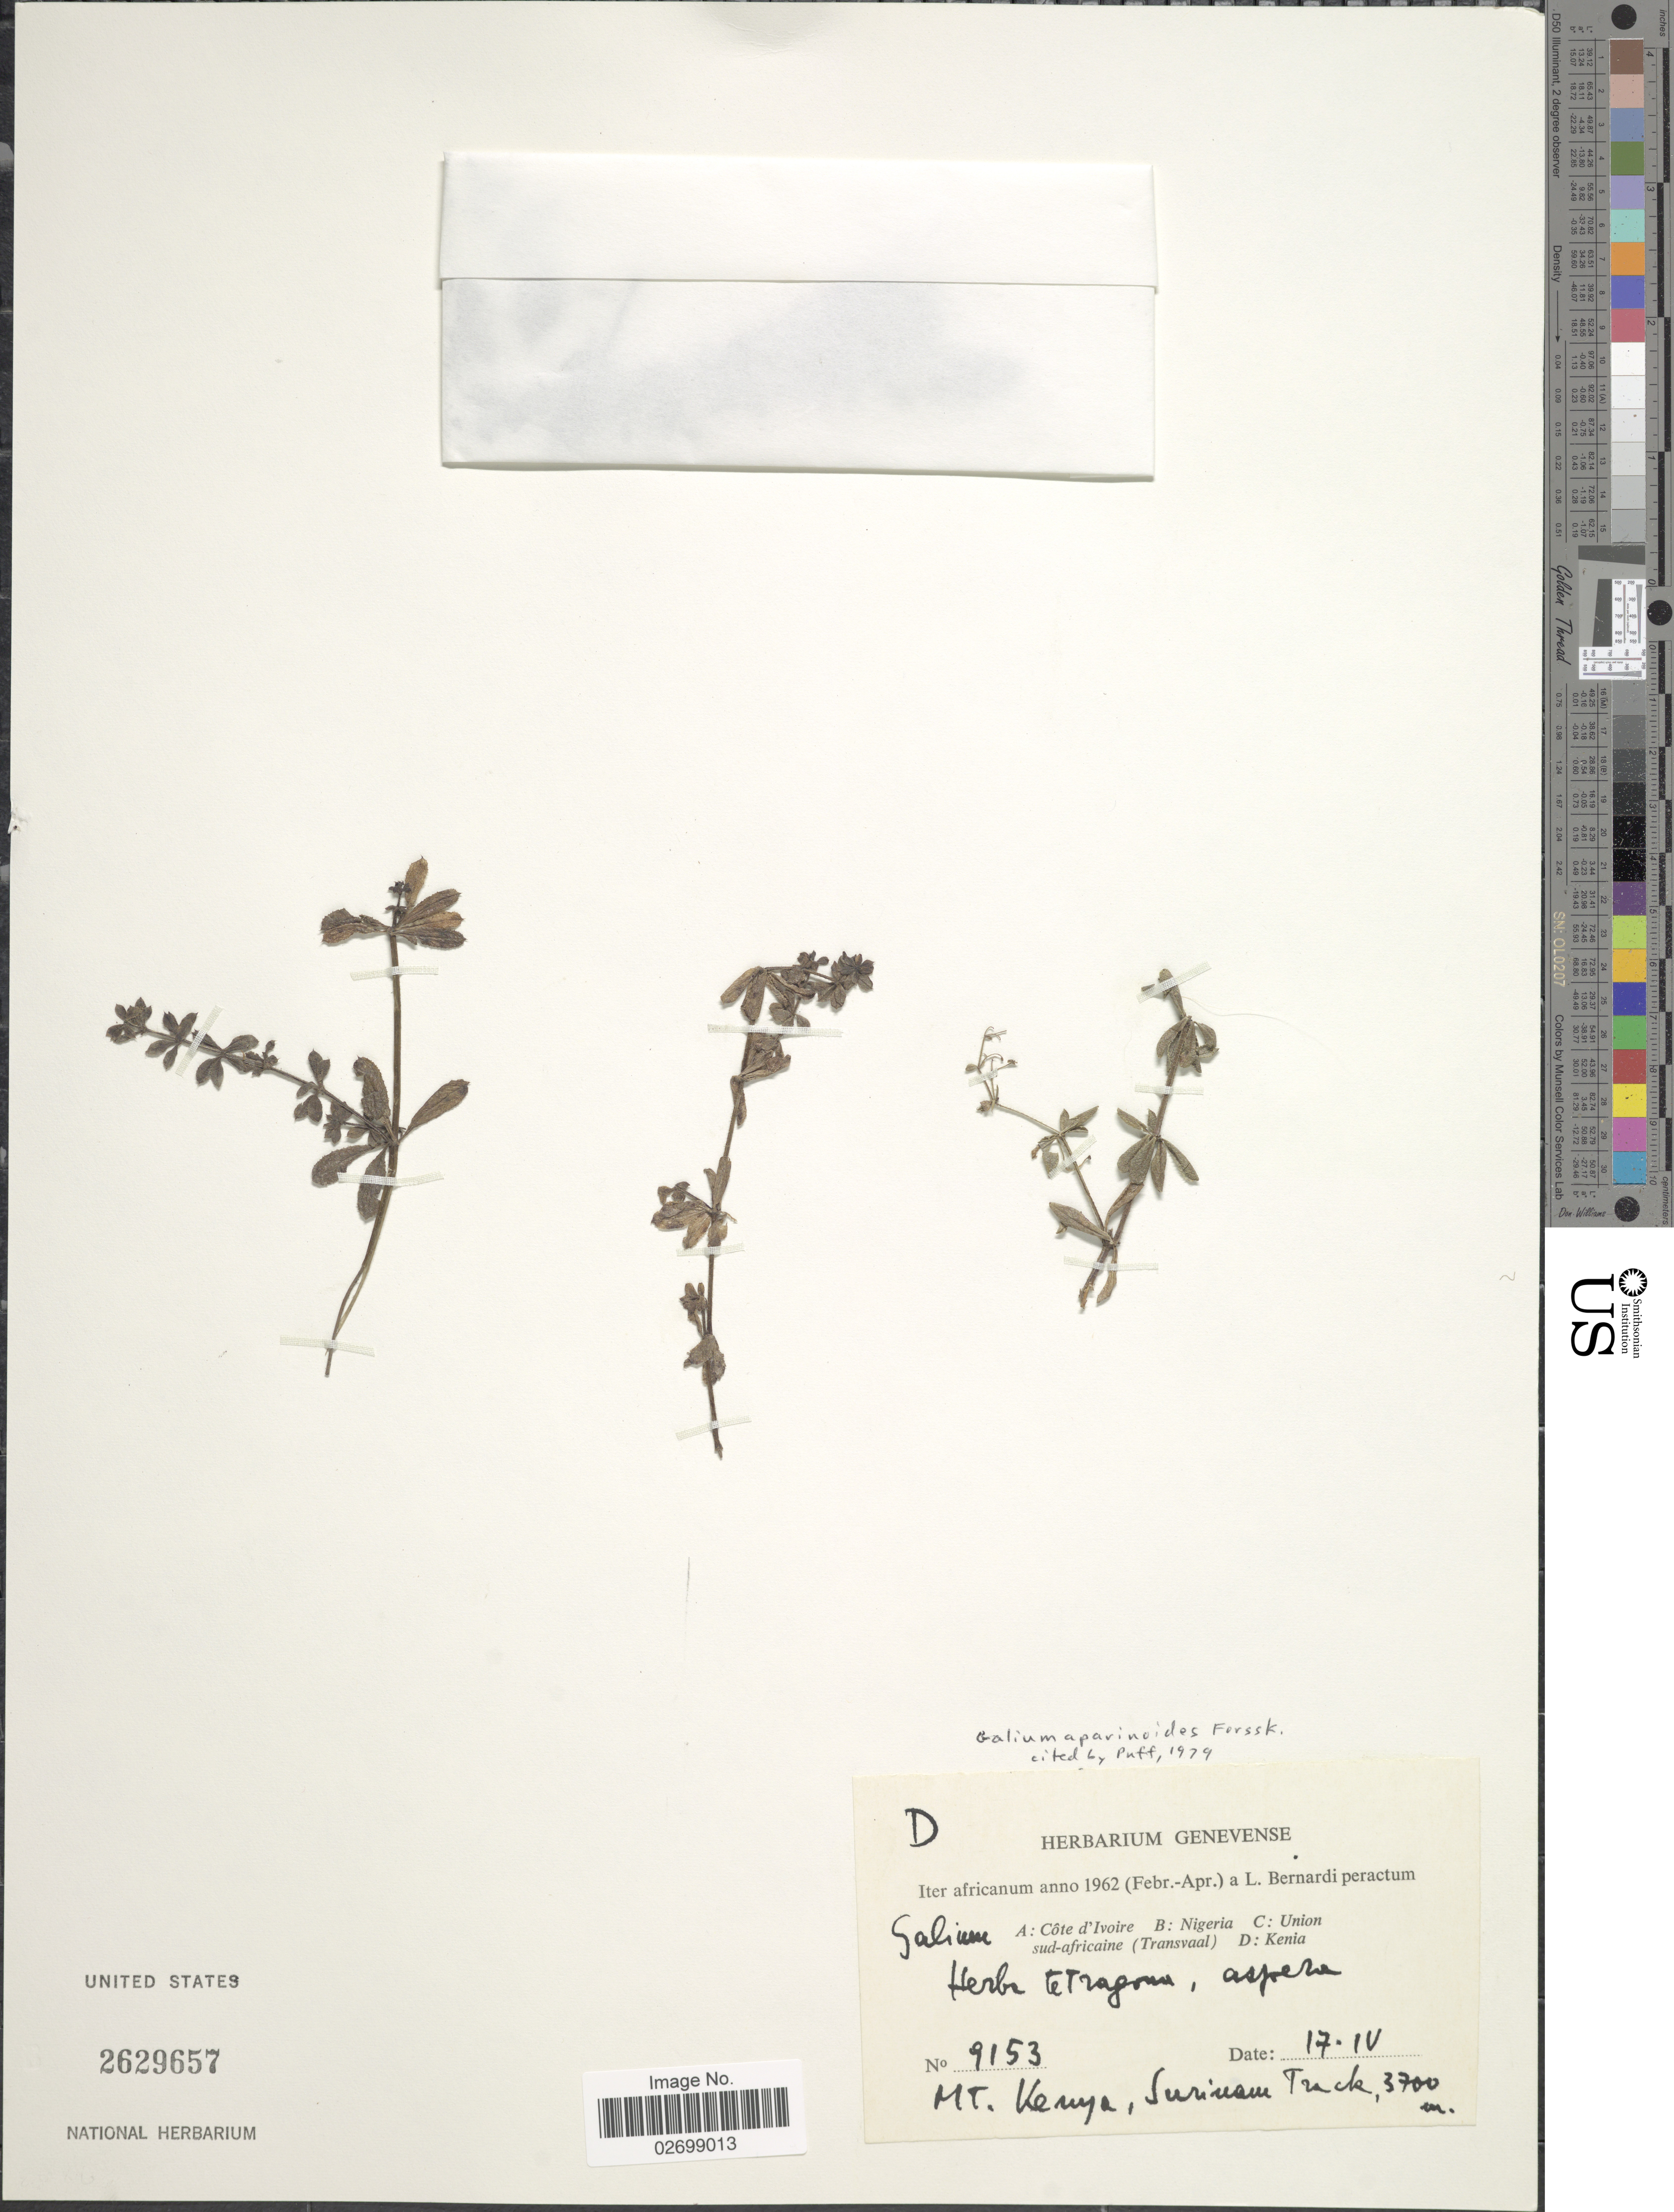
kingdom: Plantae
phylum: Tracheophyta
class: Magnoliopsida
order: Gentianales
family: Rubiaceae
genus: Galium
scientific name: Galium aparinoides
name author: Forssk.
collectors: L. Bernardi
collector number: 9153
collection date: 1962-04-17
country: Kenya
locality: Mt. Kenya, Surinam Track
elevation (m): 3700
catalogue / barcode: US 2629657